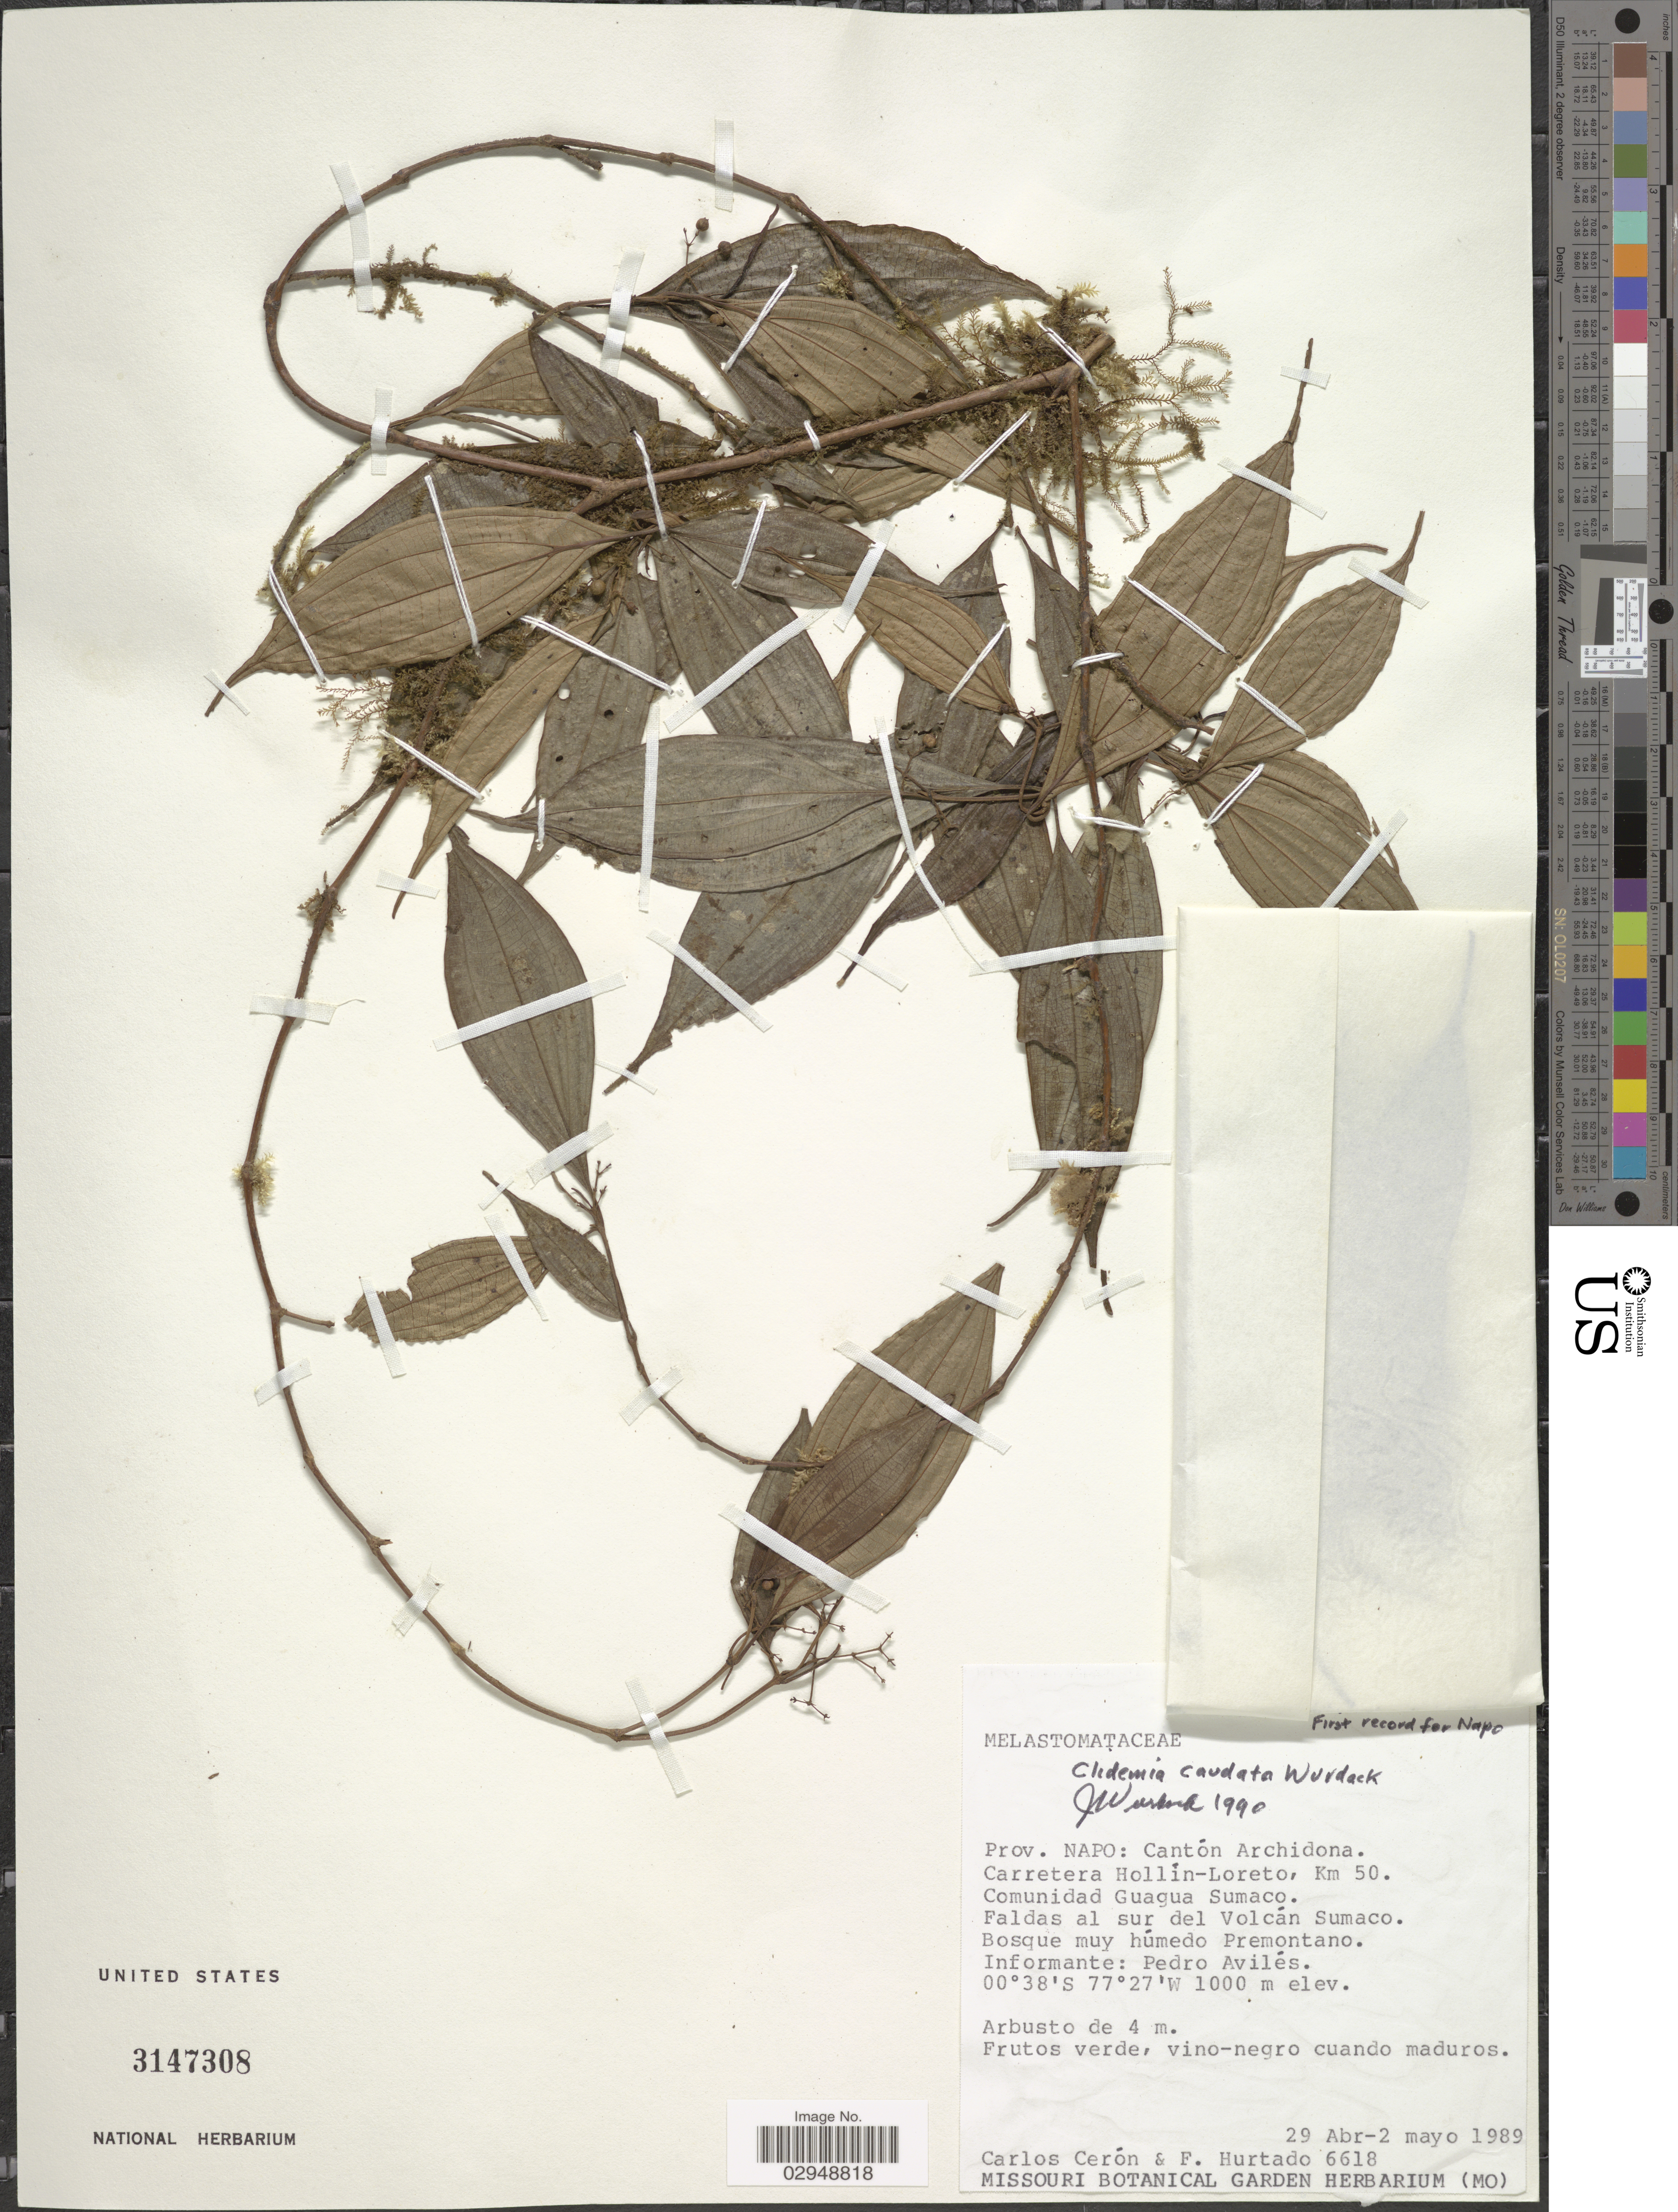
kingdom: Plantae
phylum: Tracheophyta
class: Magnoliopsida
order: Myrtales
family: Melastomataceae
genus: Clidemia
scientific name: Clidemia caudata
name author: Wurdack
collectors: C. E. Cerón M. & F. Hurtado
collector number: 6618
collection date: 1989-04-29/1989-05-02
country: Ecuador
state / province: Napo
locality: Prov. Napo: Cantón Archidona. Carretera Hollín-Loreto, Km 50. Comunidad Guagua Sumaco. Faldas al sur del Volcán Sumaco.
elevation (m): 1000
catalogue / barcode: US 3147308